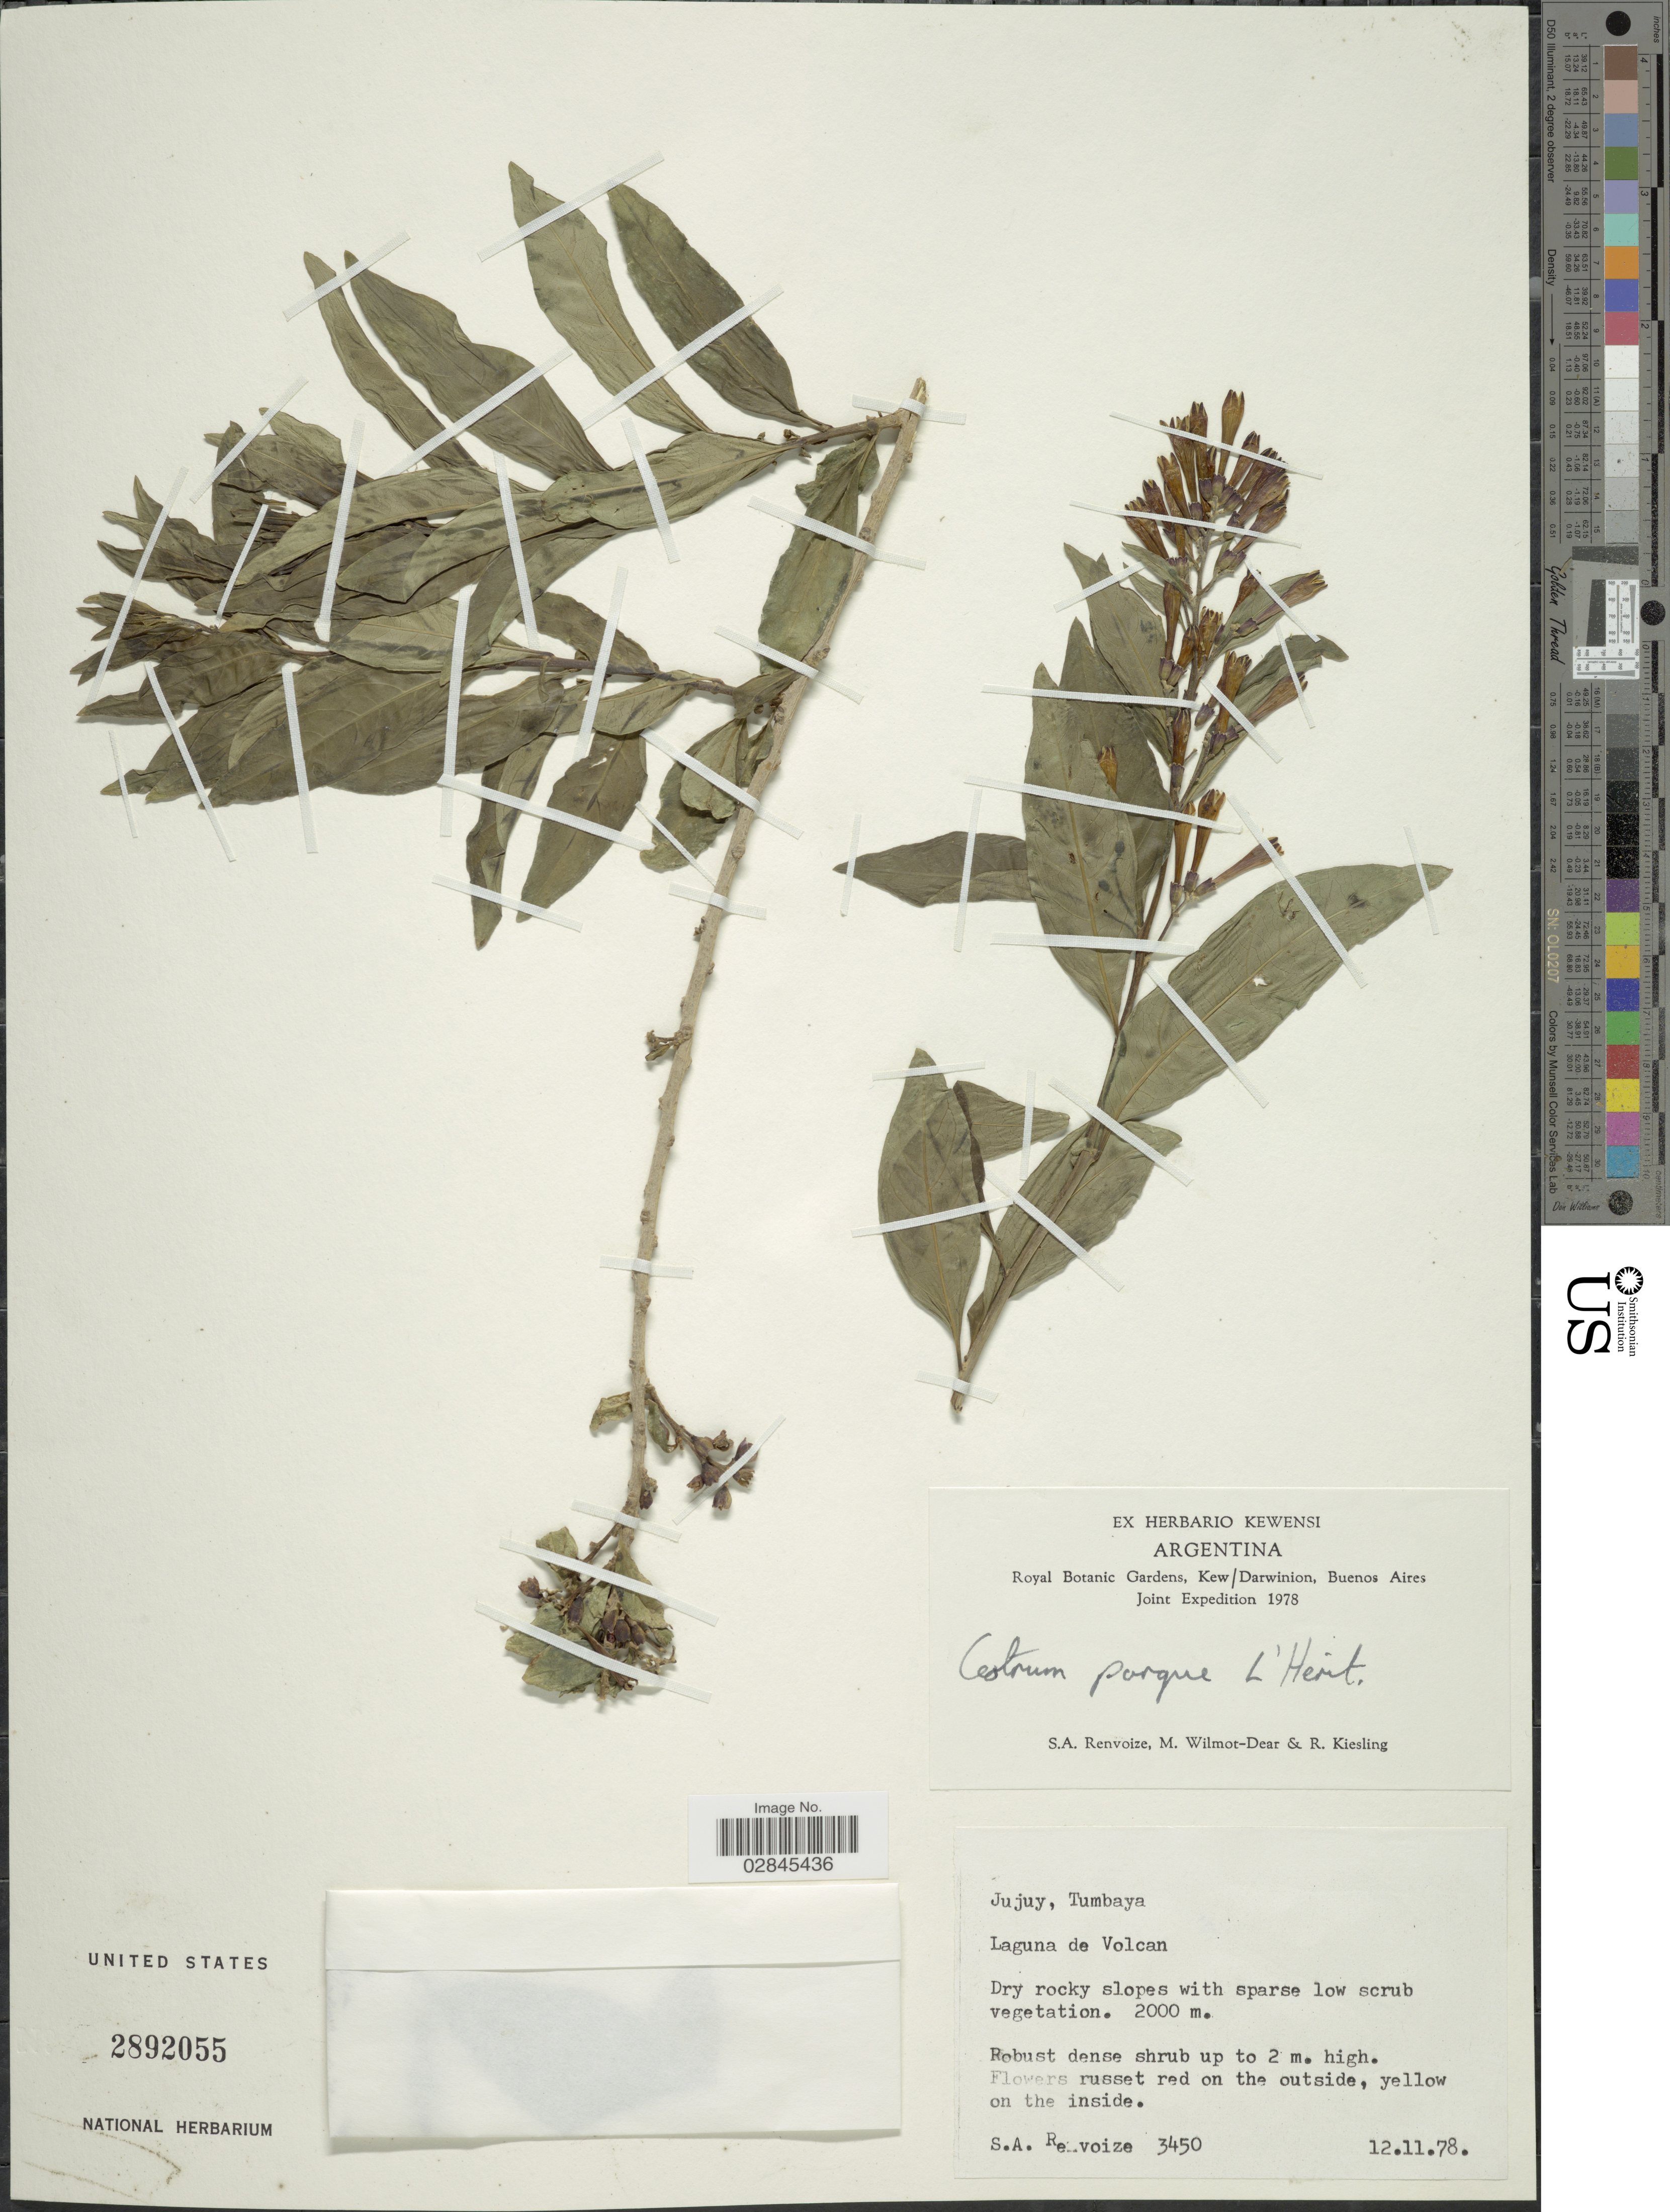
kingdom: Plantae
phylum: Tracheophyta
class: Magnoliopsida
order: Solanales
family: Solanaceae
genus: Cestrum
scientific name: Cestrum parqui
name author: L'Hér.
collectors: S. A. Renvoize, M. Wilmot-Dear & R. Kiesling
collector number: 3450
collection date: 1978-11-12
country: Argentina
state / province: Jujuy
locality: Tumbaya. Laguna de Volcan.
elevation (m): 2000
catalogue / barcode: US 2892055